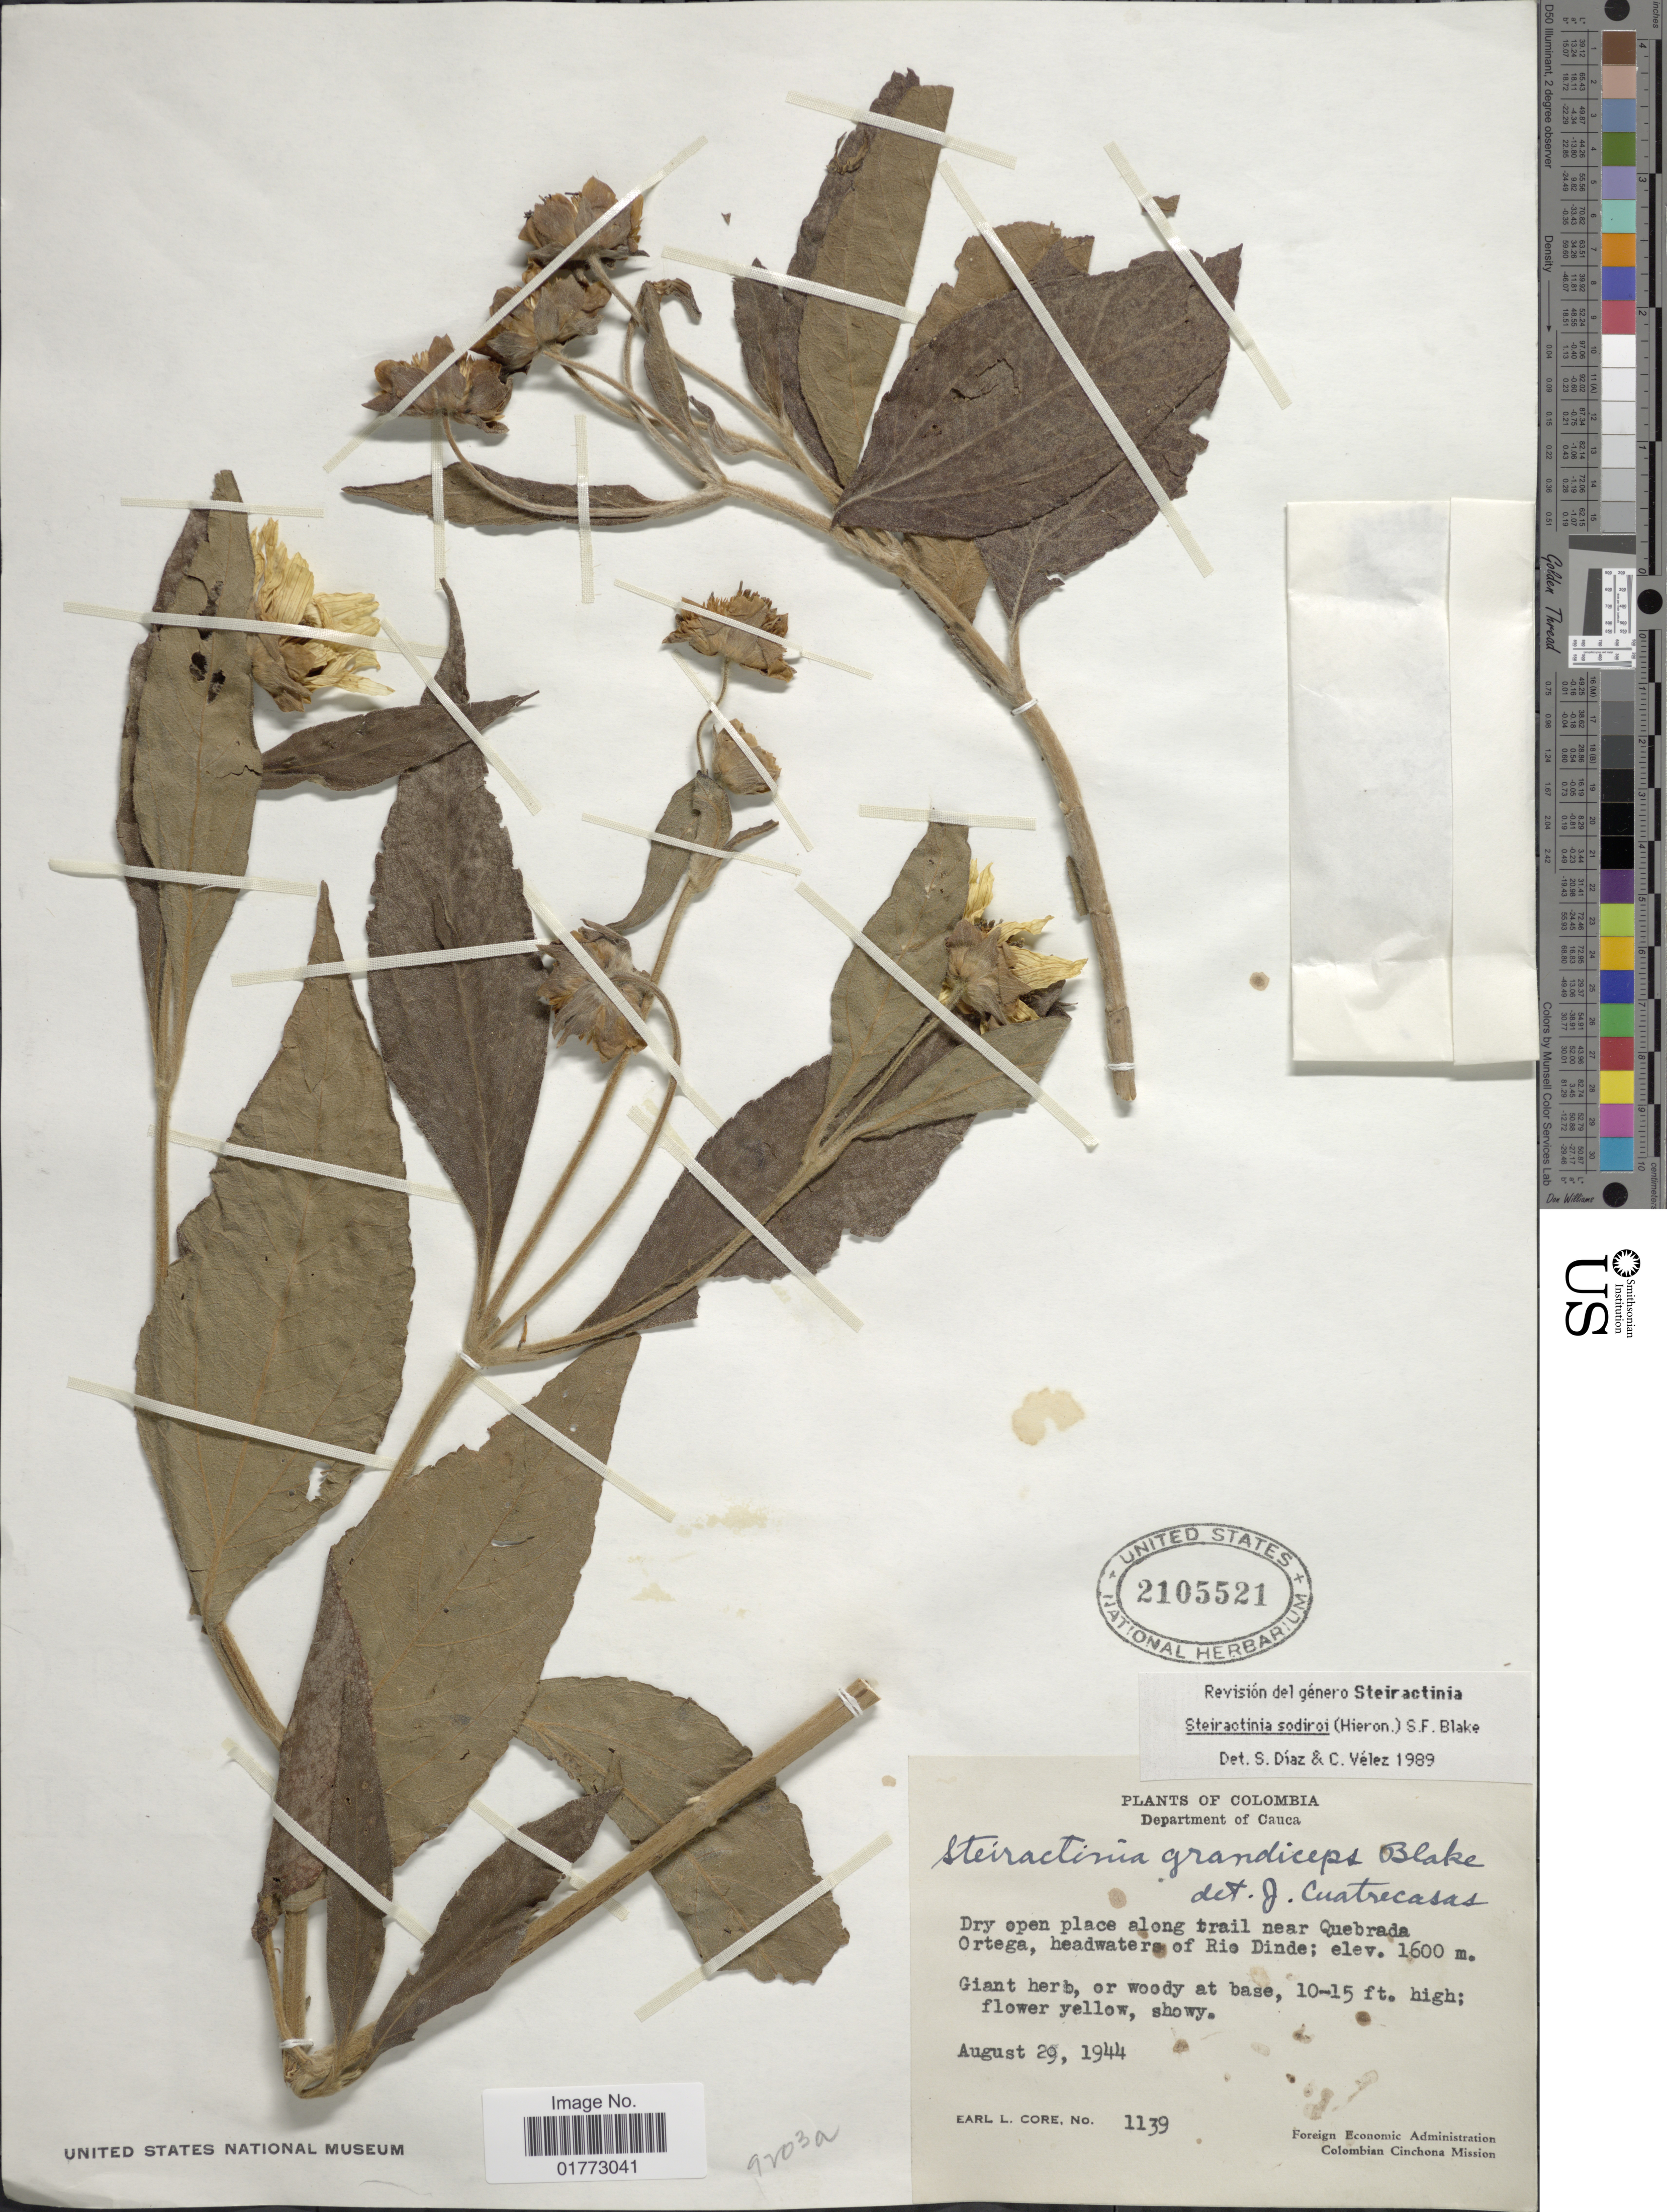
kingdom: Plantae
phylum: Tracheophyta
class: Magnoliopsida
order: Asterales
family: Asteraceae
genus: Steiractinia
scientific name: Steiractinia sodiroi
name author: (Hieron. ex Sodiro) S.F. Blake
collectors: E. L. Core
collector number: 1139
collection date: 1944-08-29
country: Colombia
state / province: Cauca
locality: Department of Cauca, along trail near Quebrada Ortega, headwater of Rio Dinde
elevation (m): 1600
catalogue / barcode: US 2105521